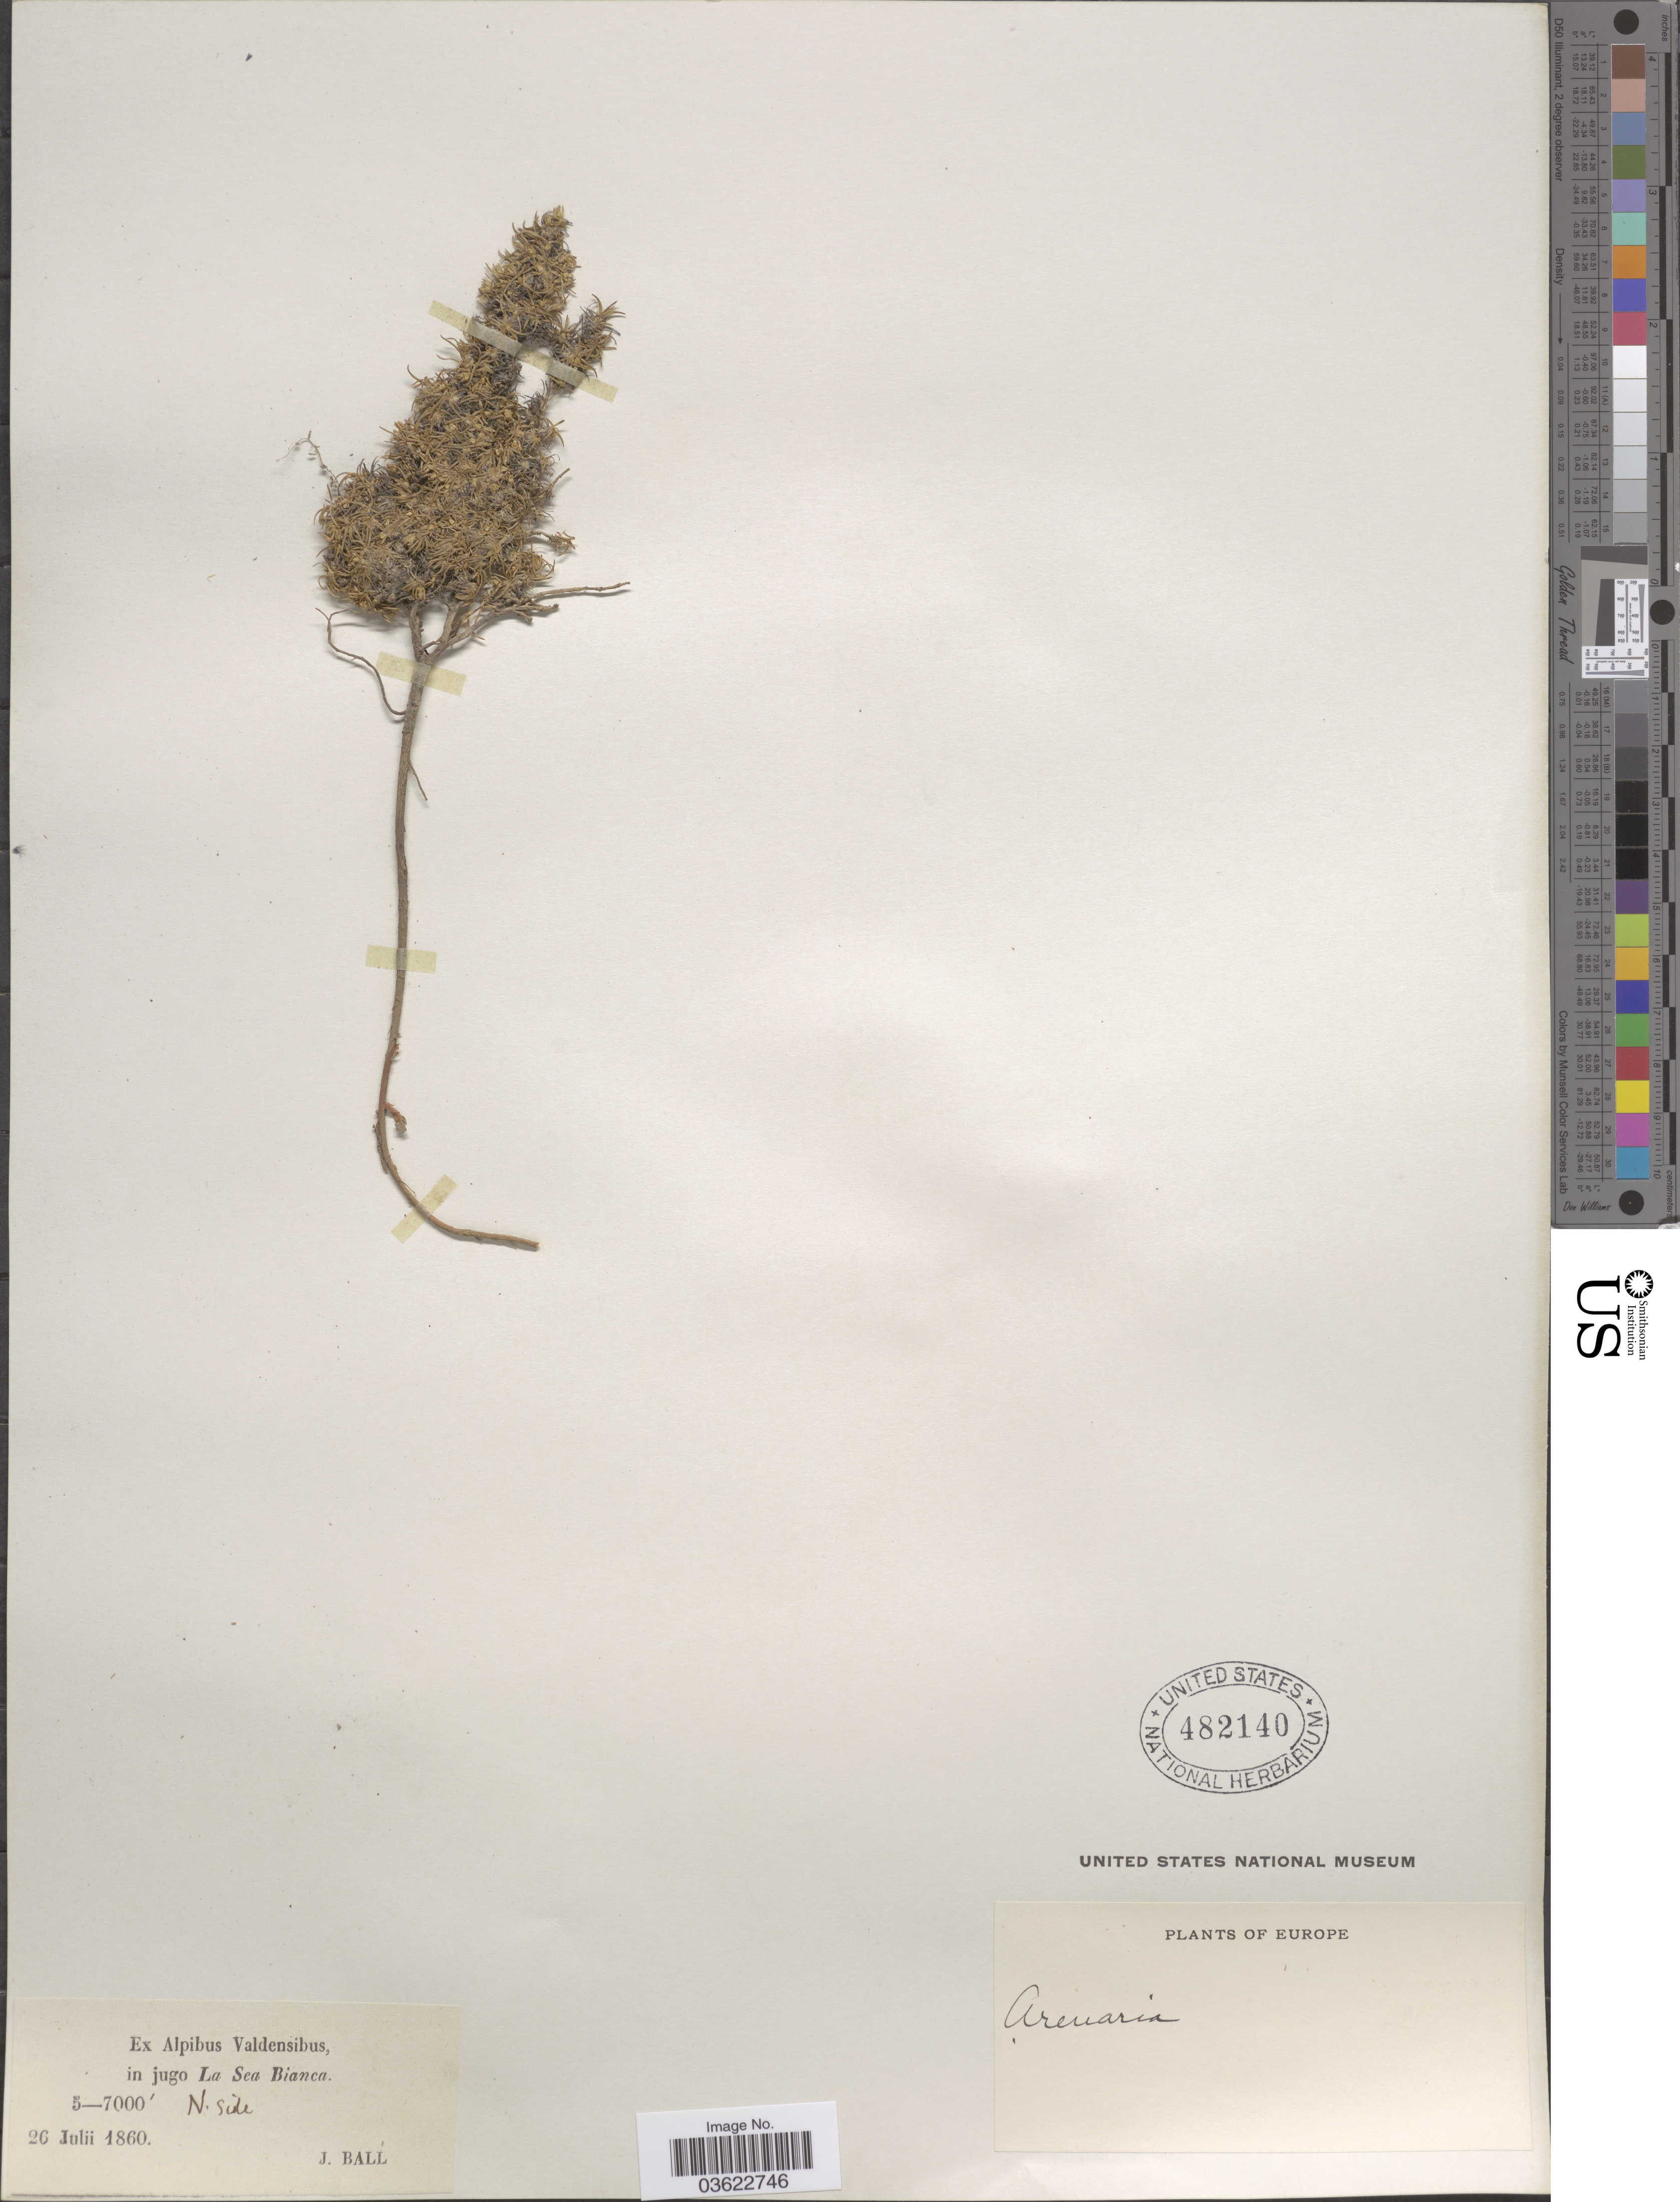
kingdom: Plantae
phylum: Tracheophyta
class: Magnoliopsida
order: Caryophyllales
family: Caryophyllaceae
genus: Arenaria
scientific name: Arenaria sp.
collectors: J. Ball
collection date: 1860-07-26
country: Italy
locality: Ex Alpibus Valdensibus, in jugo La Sea Bianca. N. side. Europe.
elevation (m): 1524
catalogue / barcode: US 482140